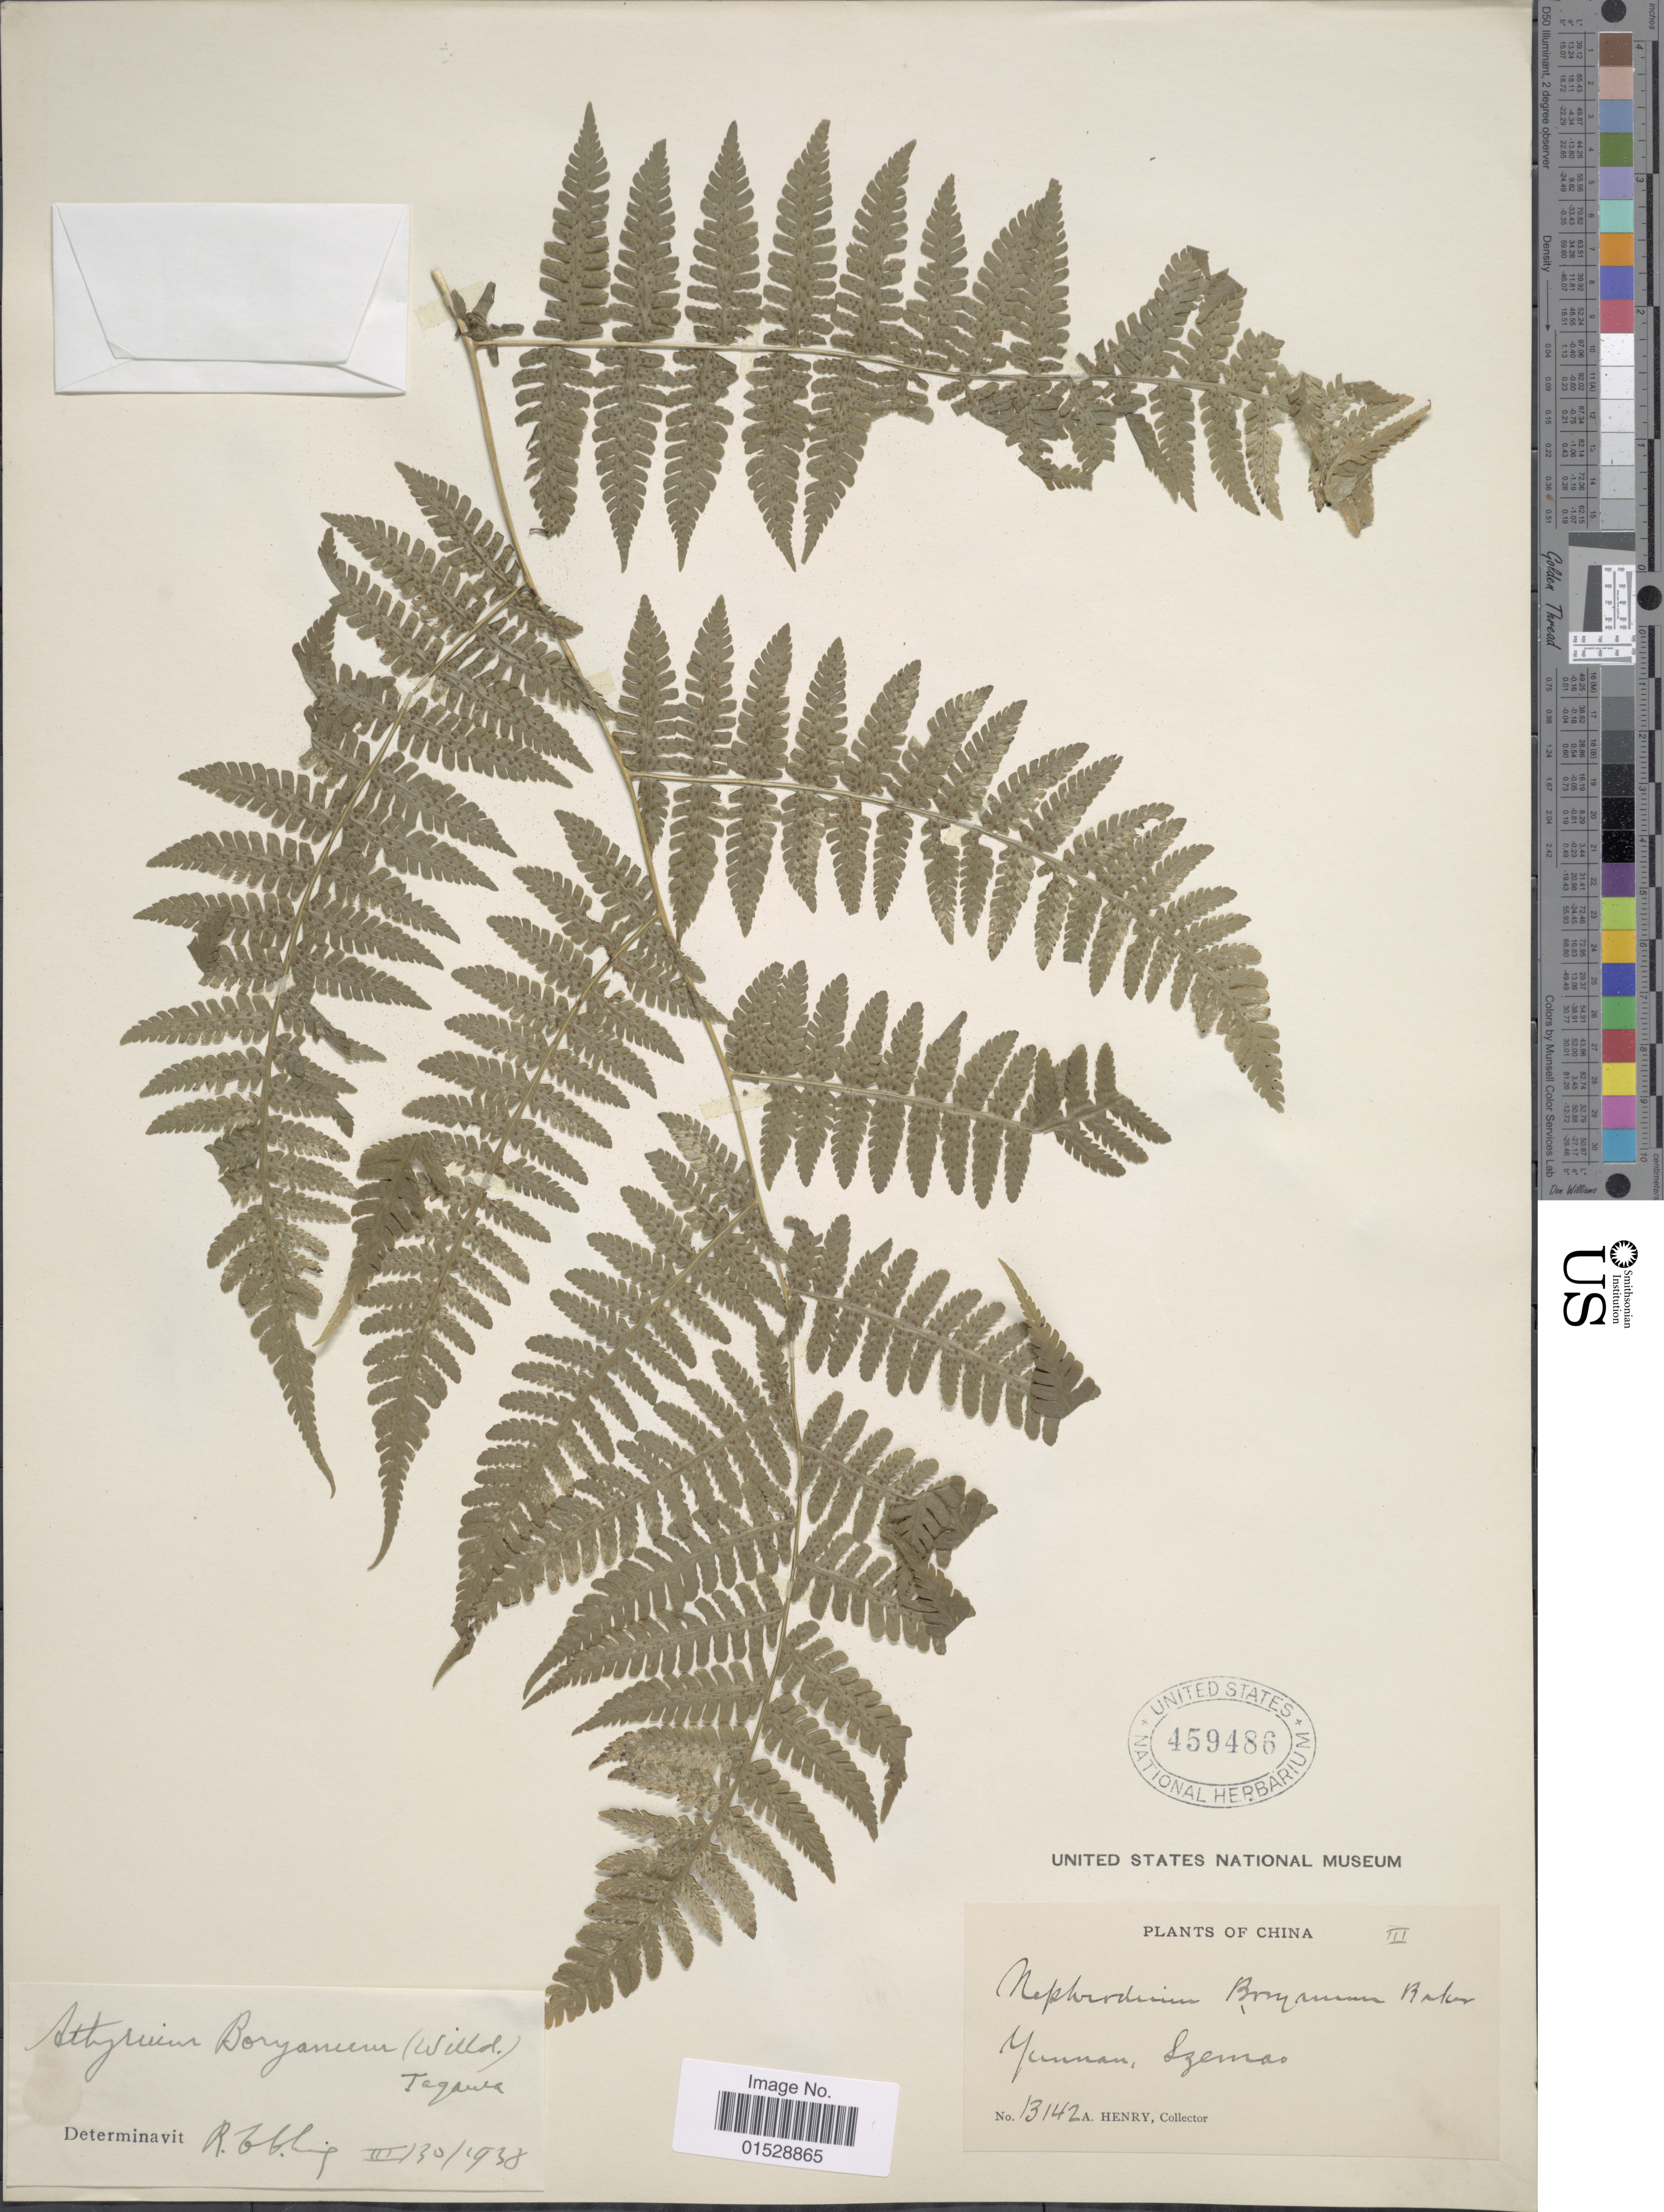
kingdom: Plantae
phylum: Tracheophyta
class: Polypodiopsida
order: Polypodiales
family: Athyriaceae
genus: Deparia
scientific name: Deparia boryana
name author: (Willd.) M. Kato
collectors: A. Henry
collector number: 13142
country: China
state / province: Yunnan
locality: Szemao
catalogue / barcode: US 459486